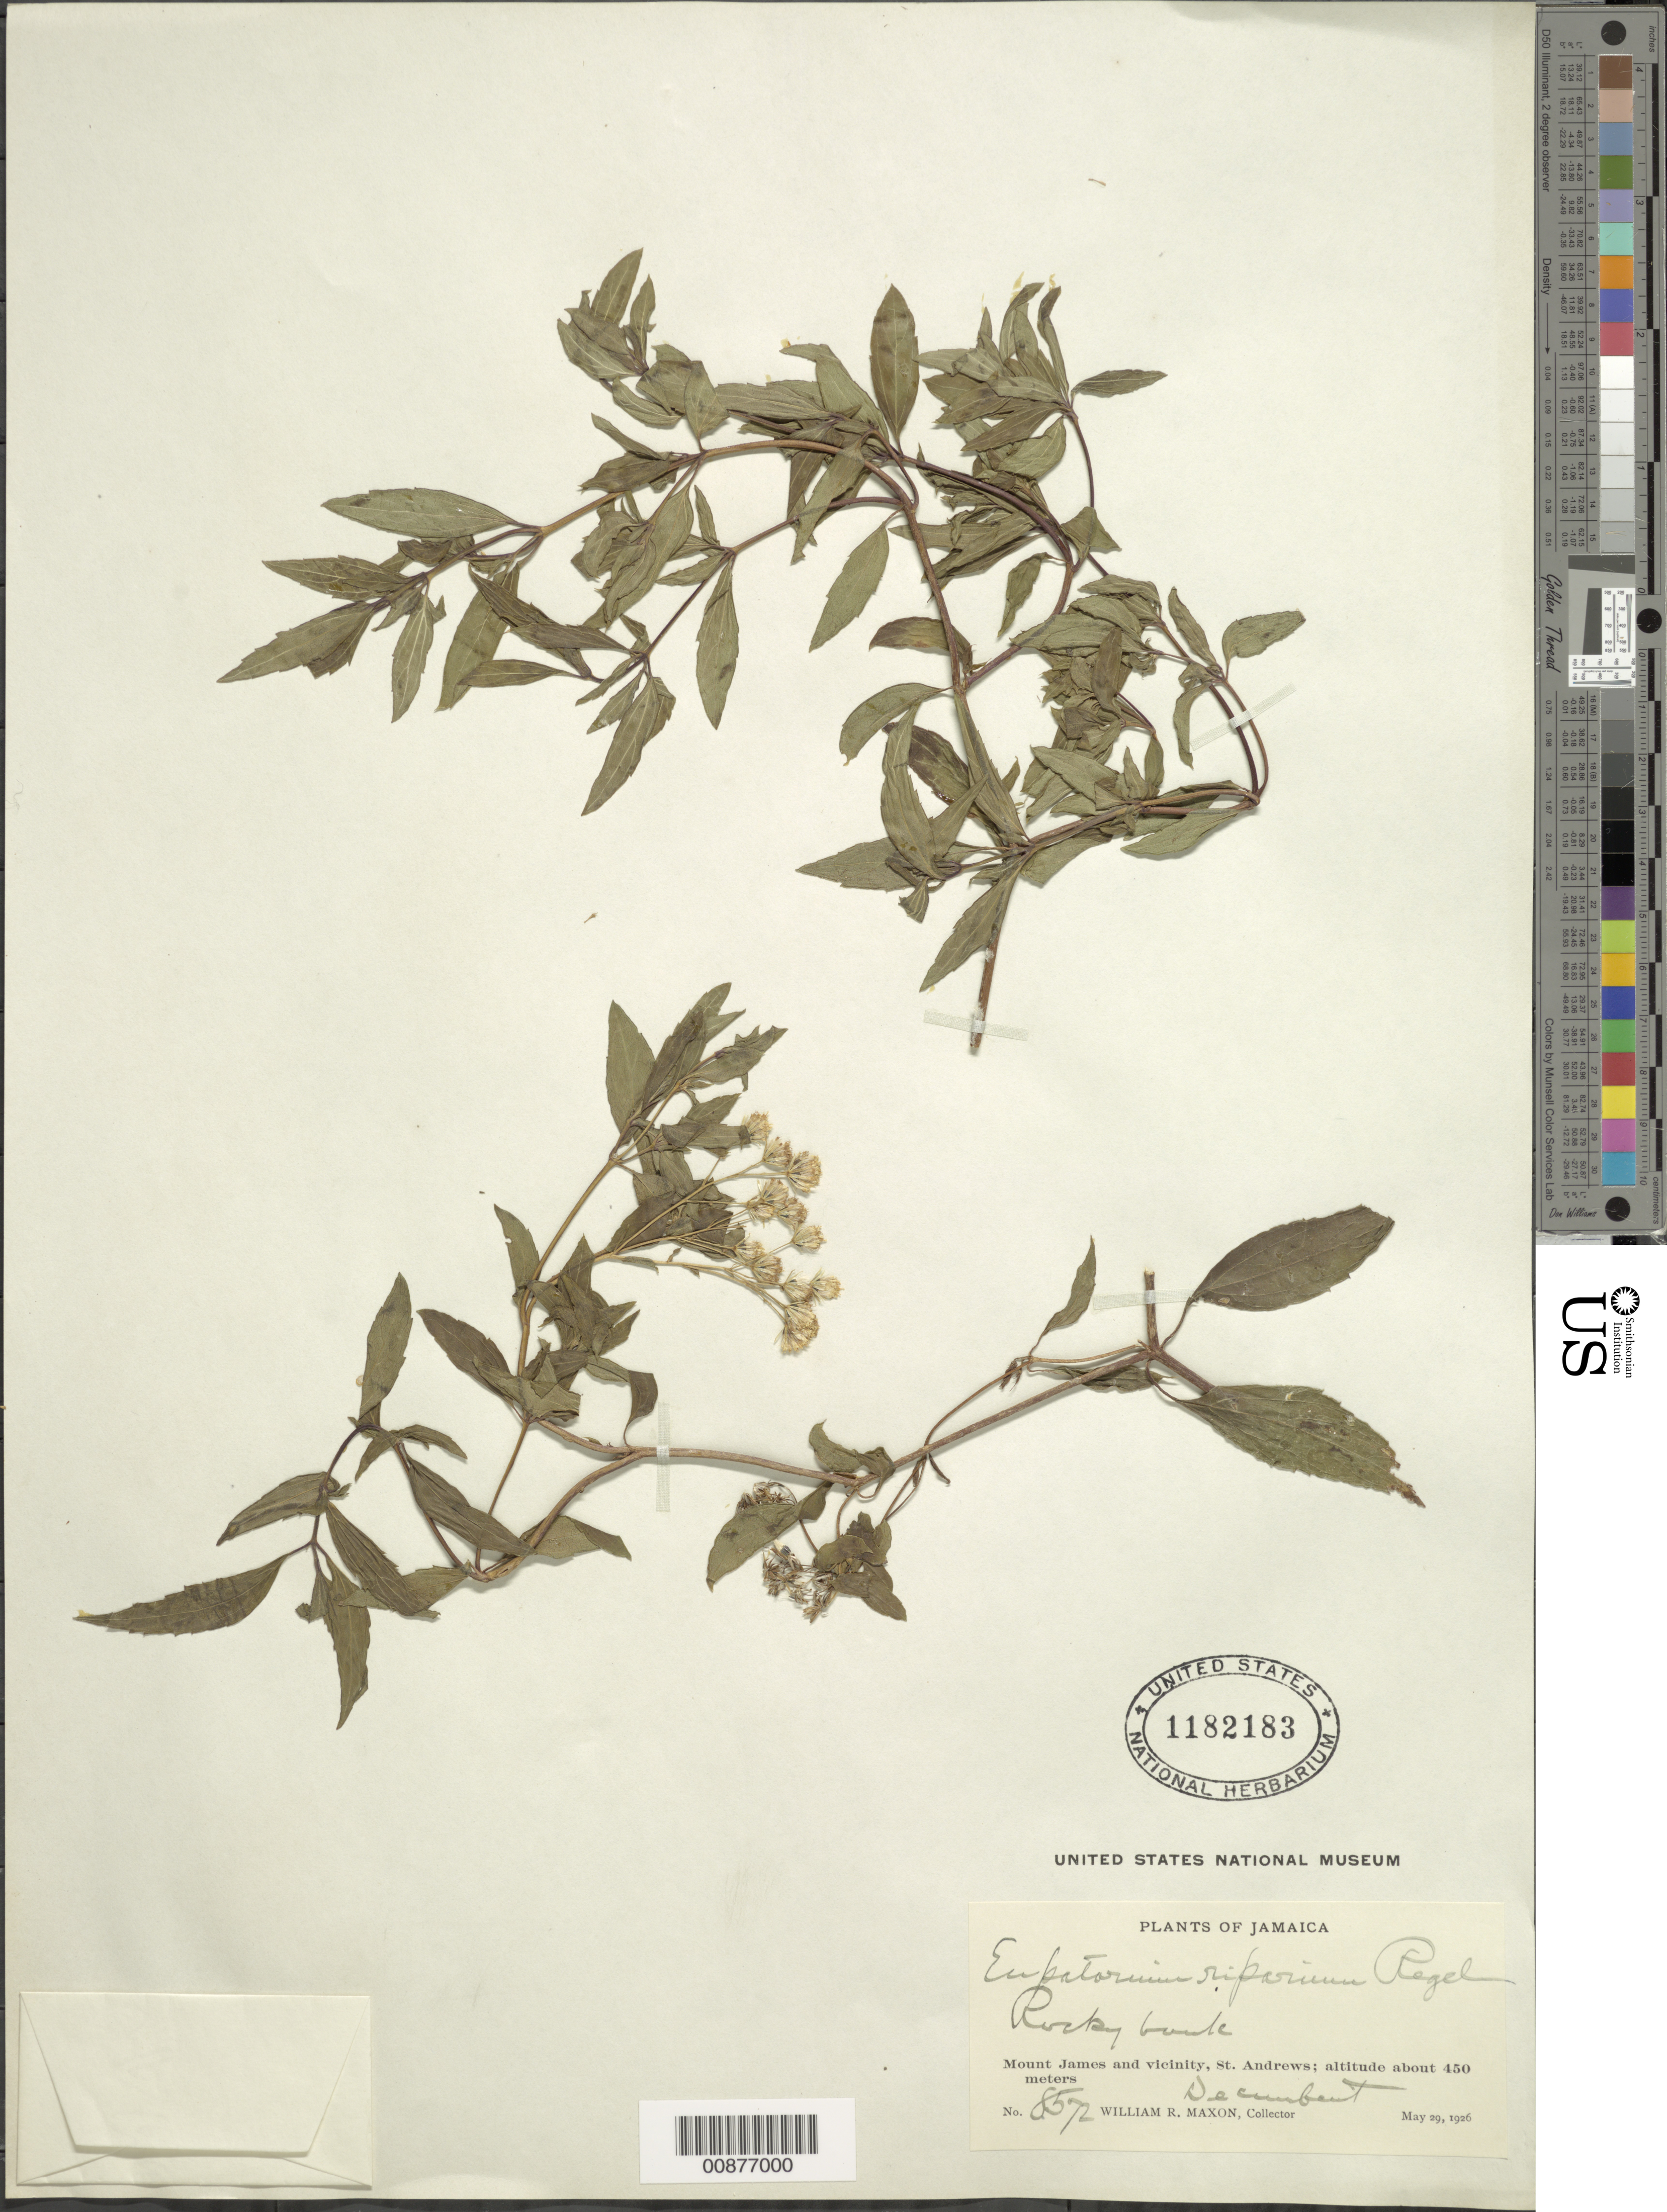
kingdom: Plantae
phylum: Tracheophyta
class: Magnoliopsida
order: Asterales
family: Asteraceae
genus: Ageratina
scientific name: Ageratina riparia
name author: (Regel) R.M. King & H. Rob.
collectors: W. R. Maxon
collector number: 8572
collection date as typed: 29 May 1926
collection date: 1926-05-29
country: Jamaica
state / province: Saint Andrew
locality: Mount James and vicinity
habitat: Rocky bank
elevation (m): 450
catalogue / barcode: US 1182183